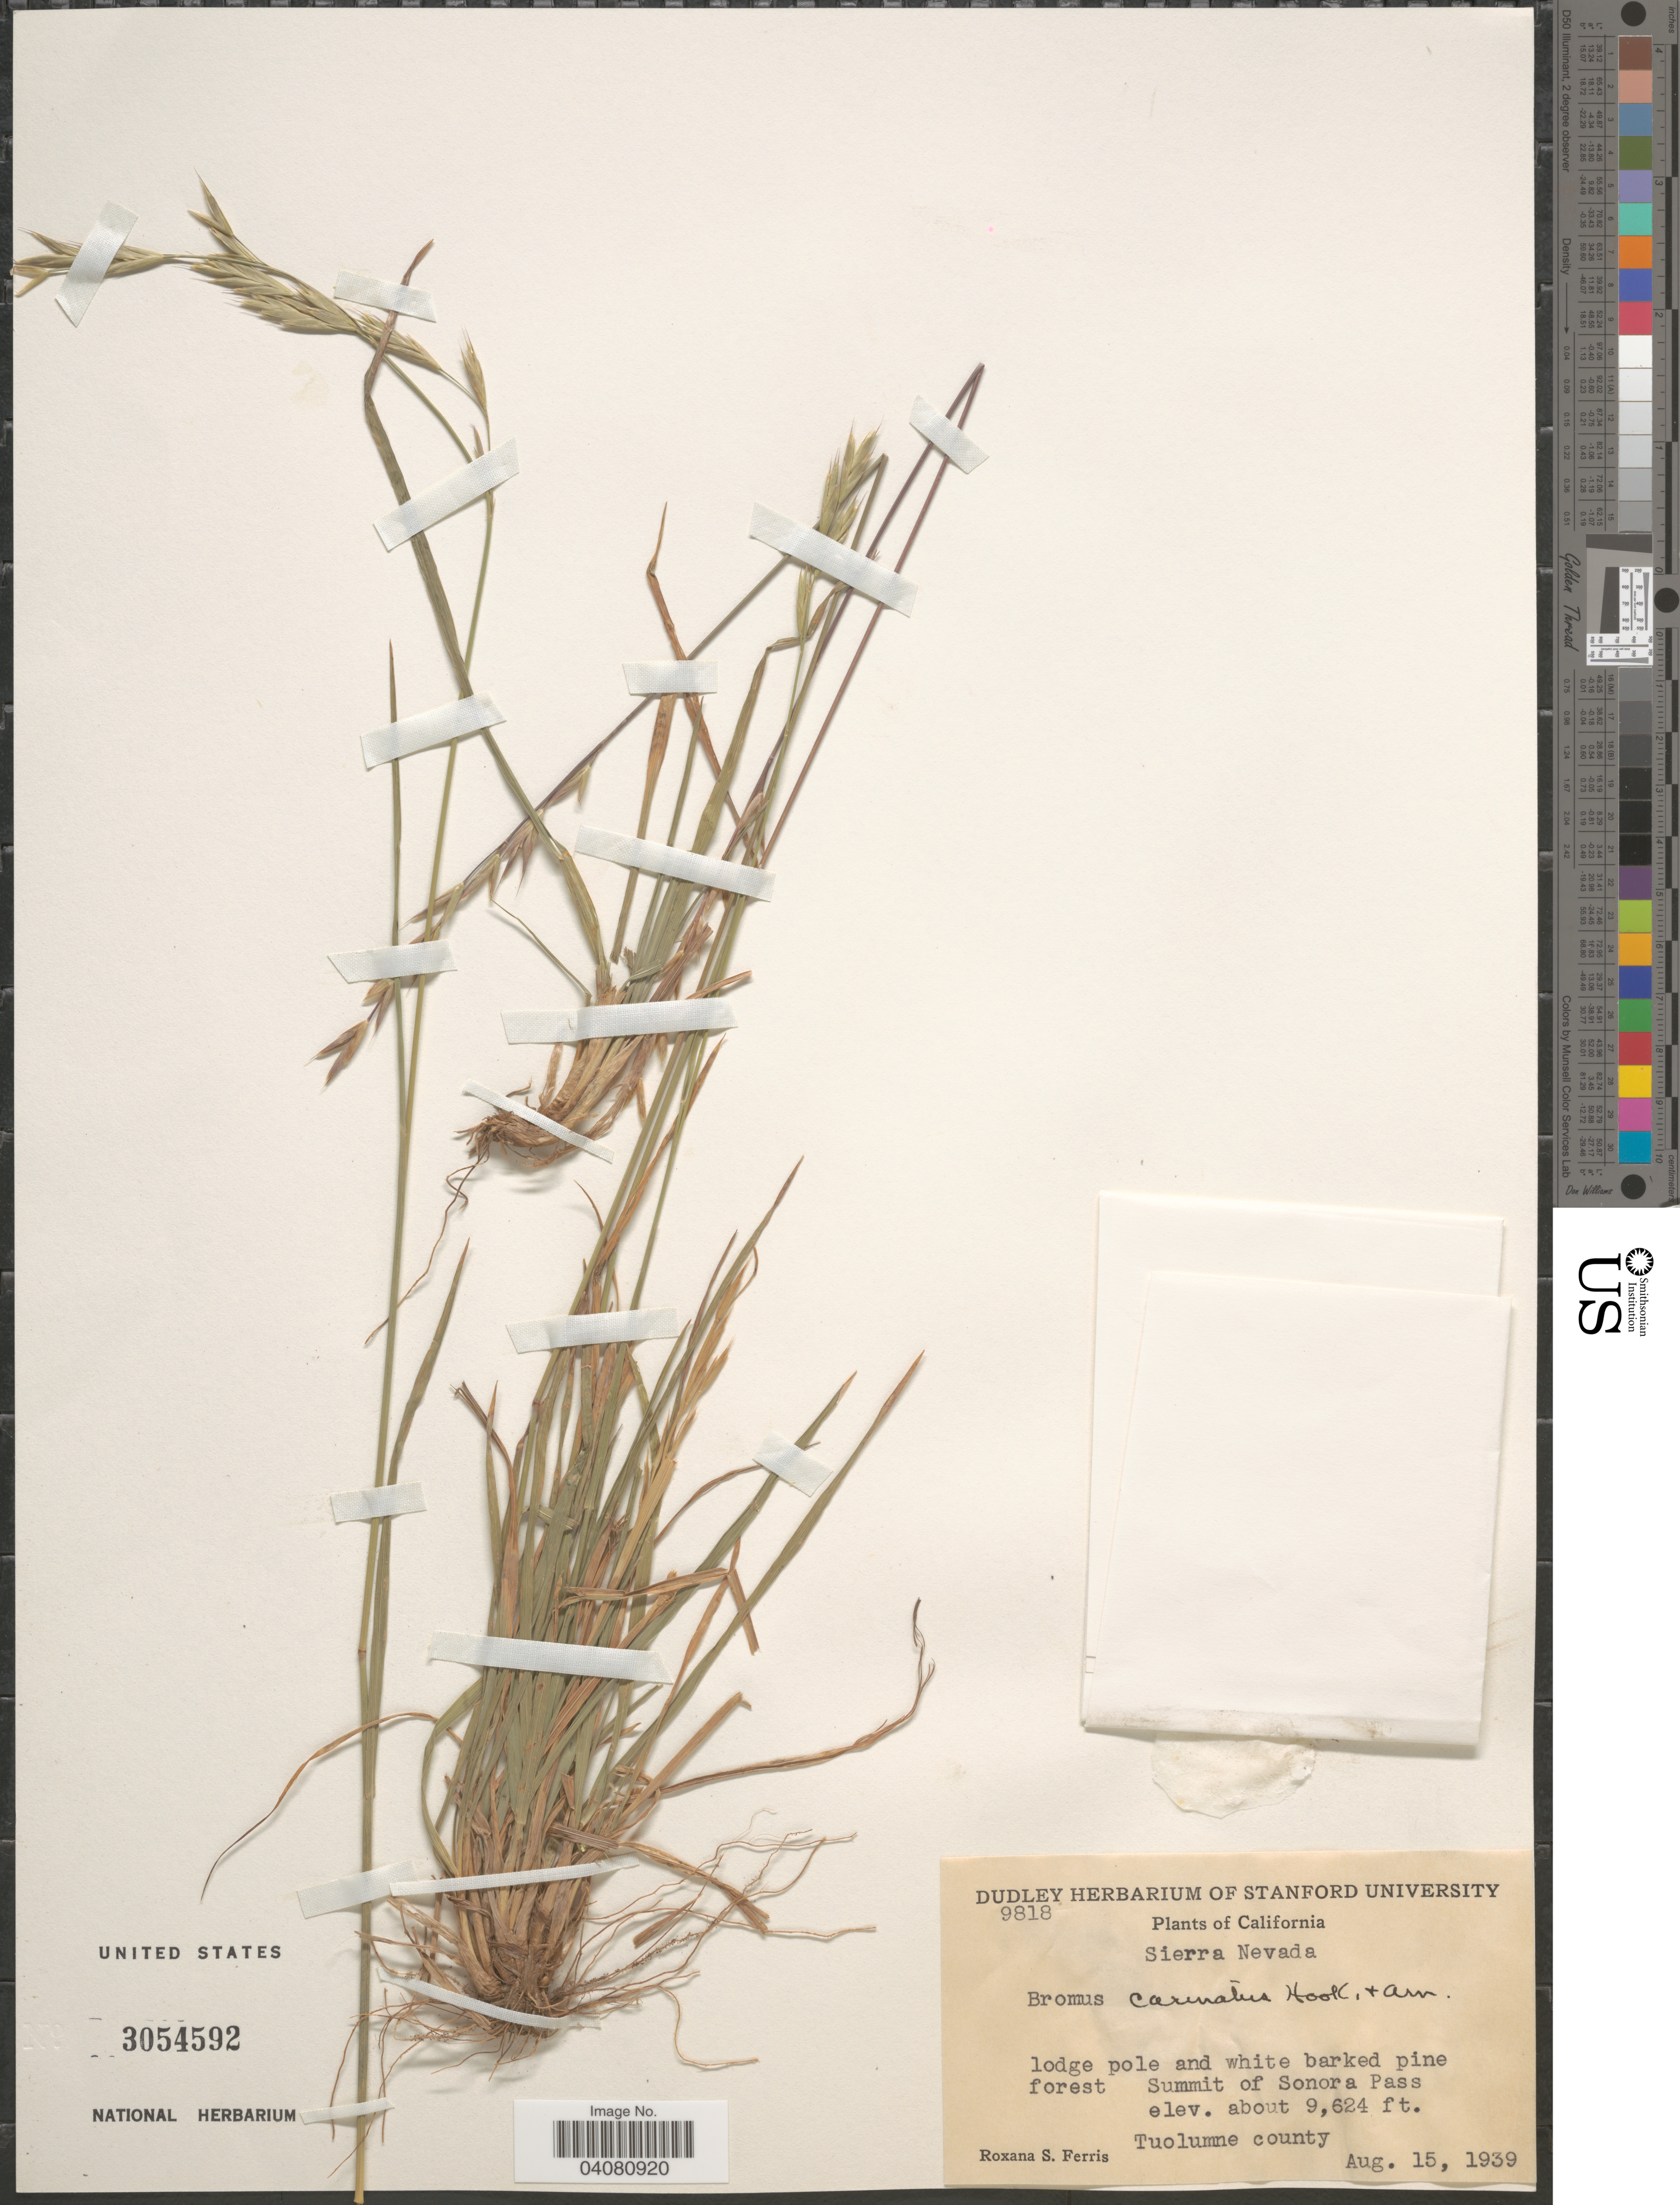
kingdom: Plantae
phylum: Tracheophyta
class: Liliopsida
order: Poales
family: Poaceae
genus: Bromus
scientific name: Bromus carinatus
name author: Hook. & Arn.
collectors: R. S. Ferris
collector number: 9818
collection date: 1939-08-15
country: United States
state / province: California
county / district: Tuolumne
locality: Sierra Nevada. Lodge pole and white barked pine forest. Summit of Sonora Pass. Tuolumne County.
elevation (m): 2933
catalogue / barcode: US 3054592